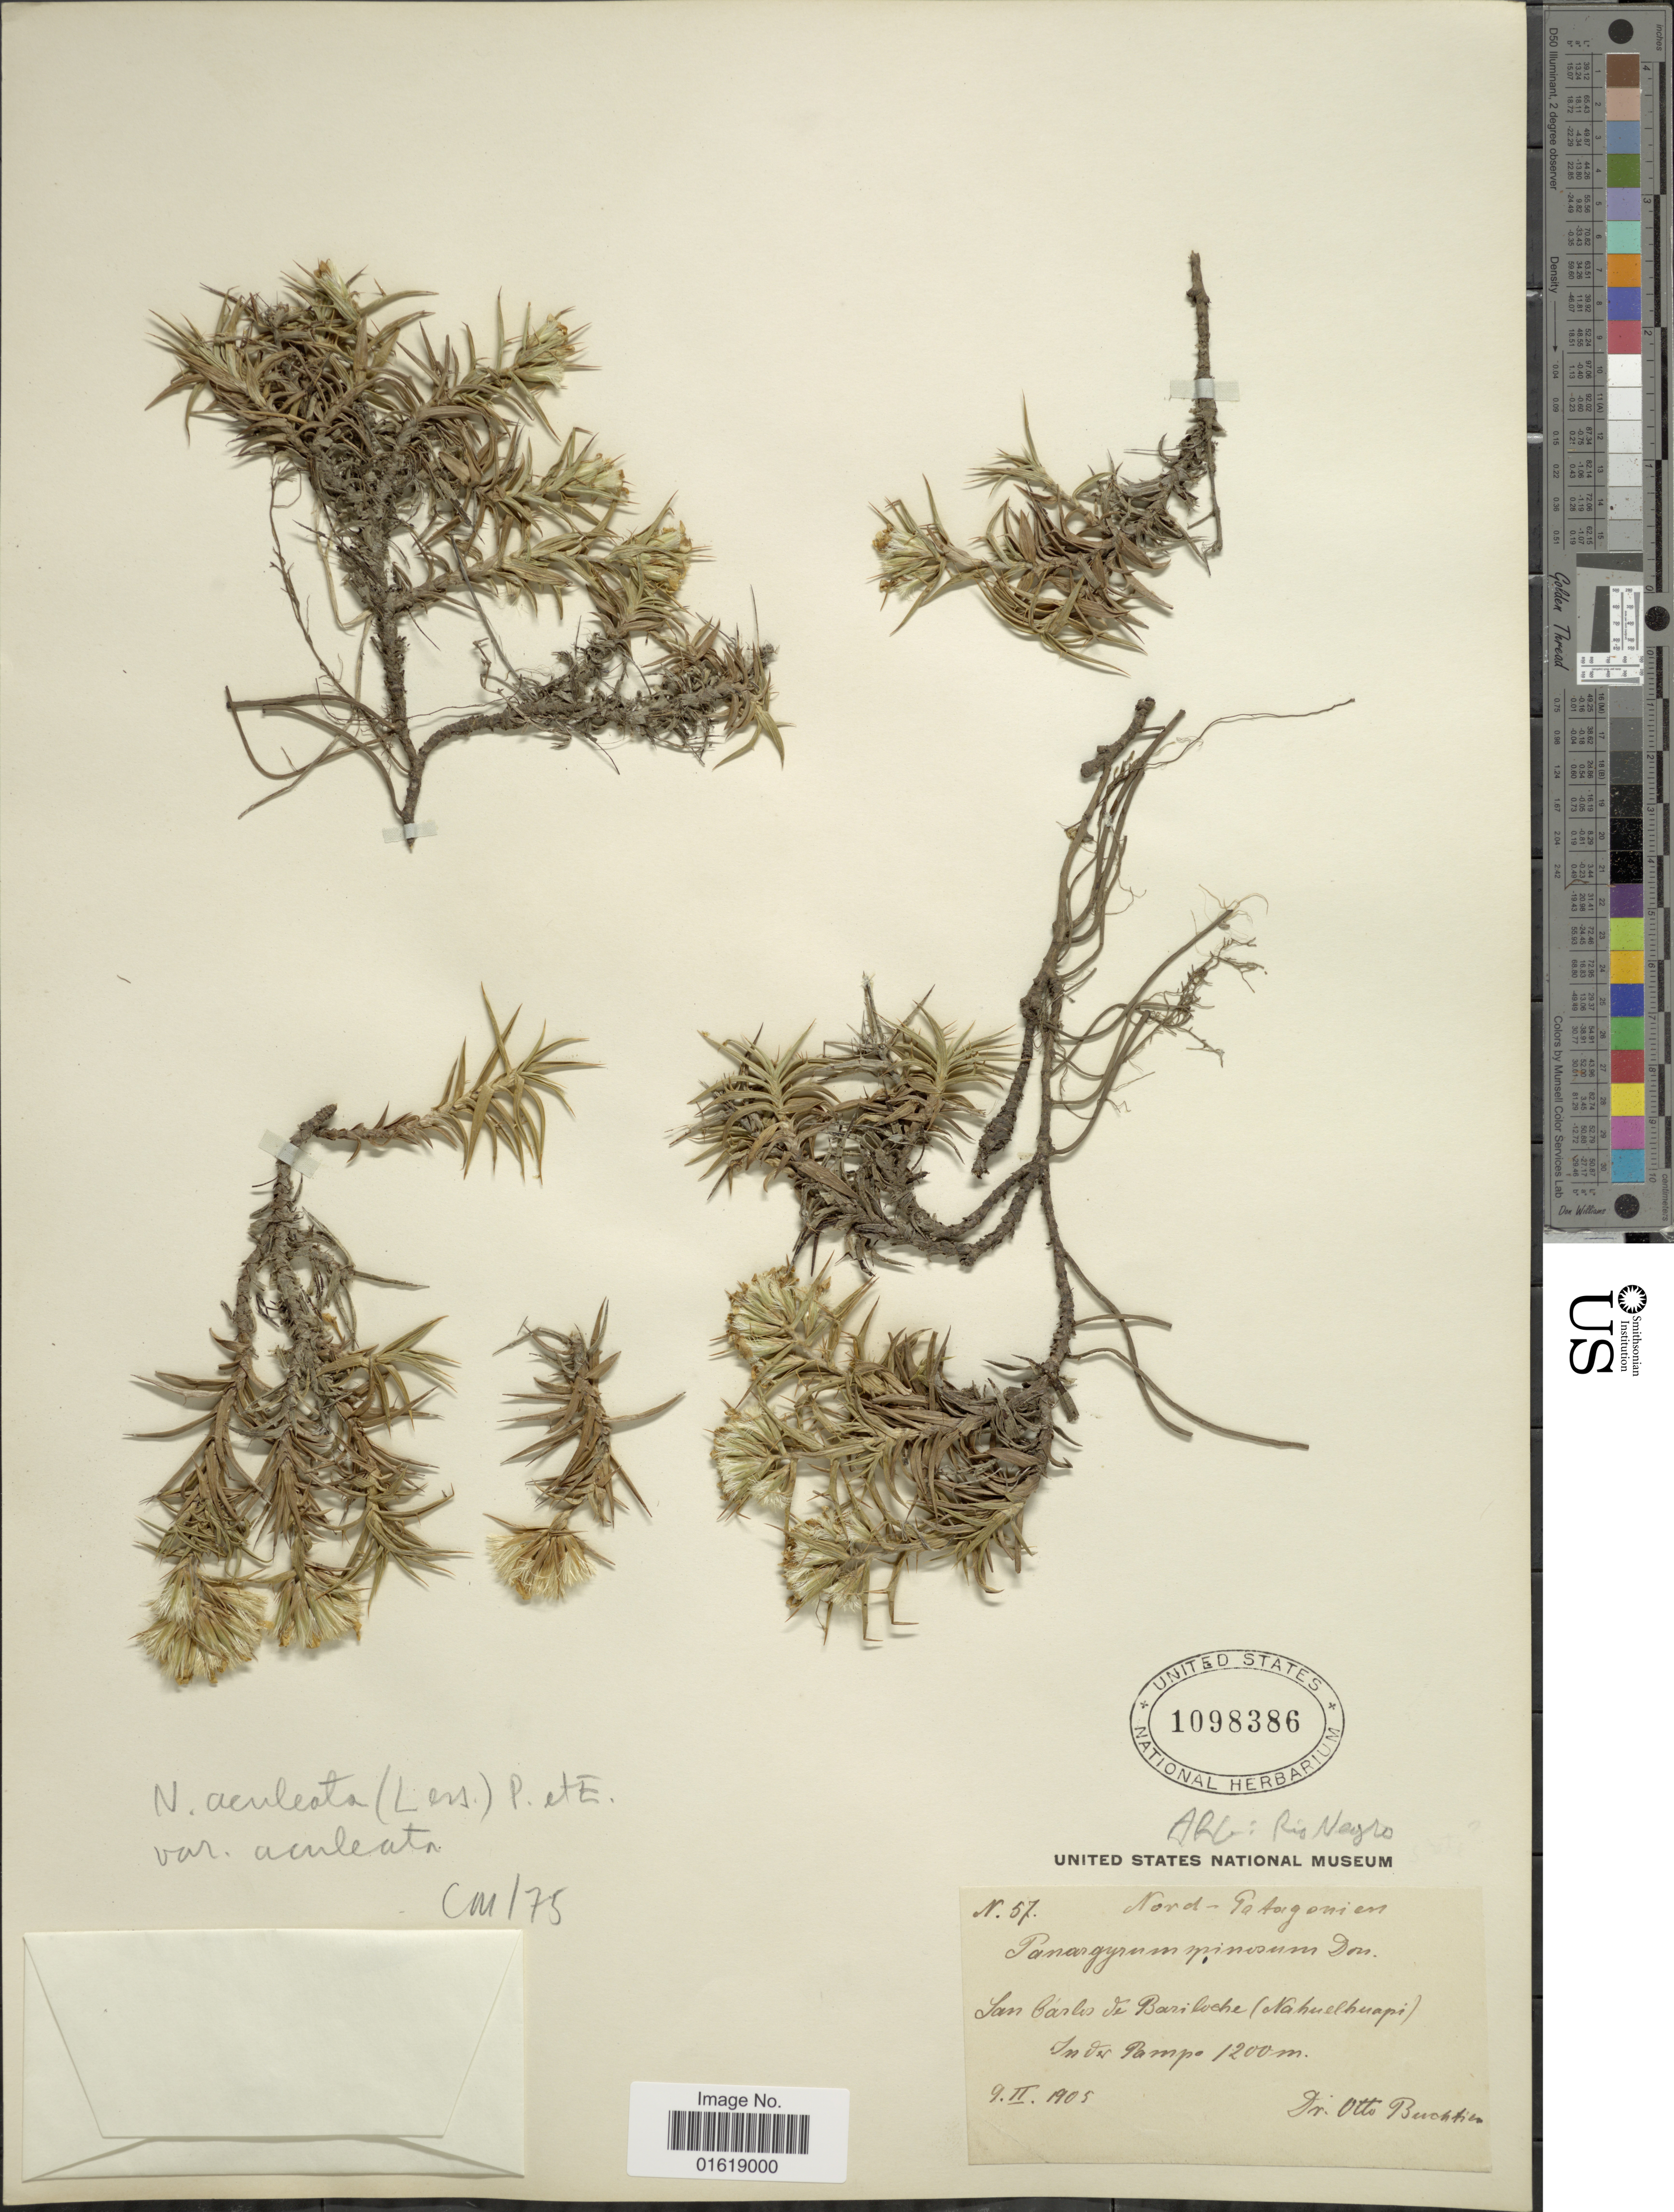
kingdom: Plantae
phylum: Tracheophyta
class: Magnoliopsida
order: Asterales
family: Asteraceae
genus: Nassauvia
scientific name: Nassauvia aculeata var. aculeata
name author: (Less.) Poepp. & Endl.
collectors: O. Buchtien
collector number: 57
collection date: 1905-02-09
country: Argentina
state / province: Río Negro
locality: Nord-Patagonien. San Carlos de Bariloche (Nahuelhuapi), In der Pampo.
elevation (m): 1200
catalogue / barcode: US 1098386